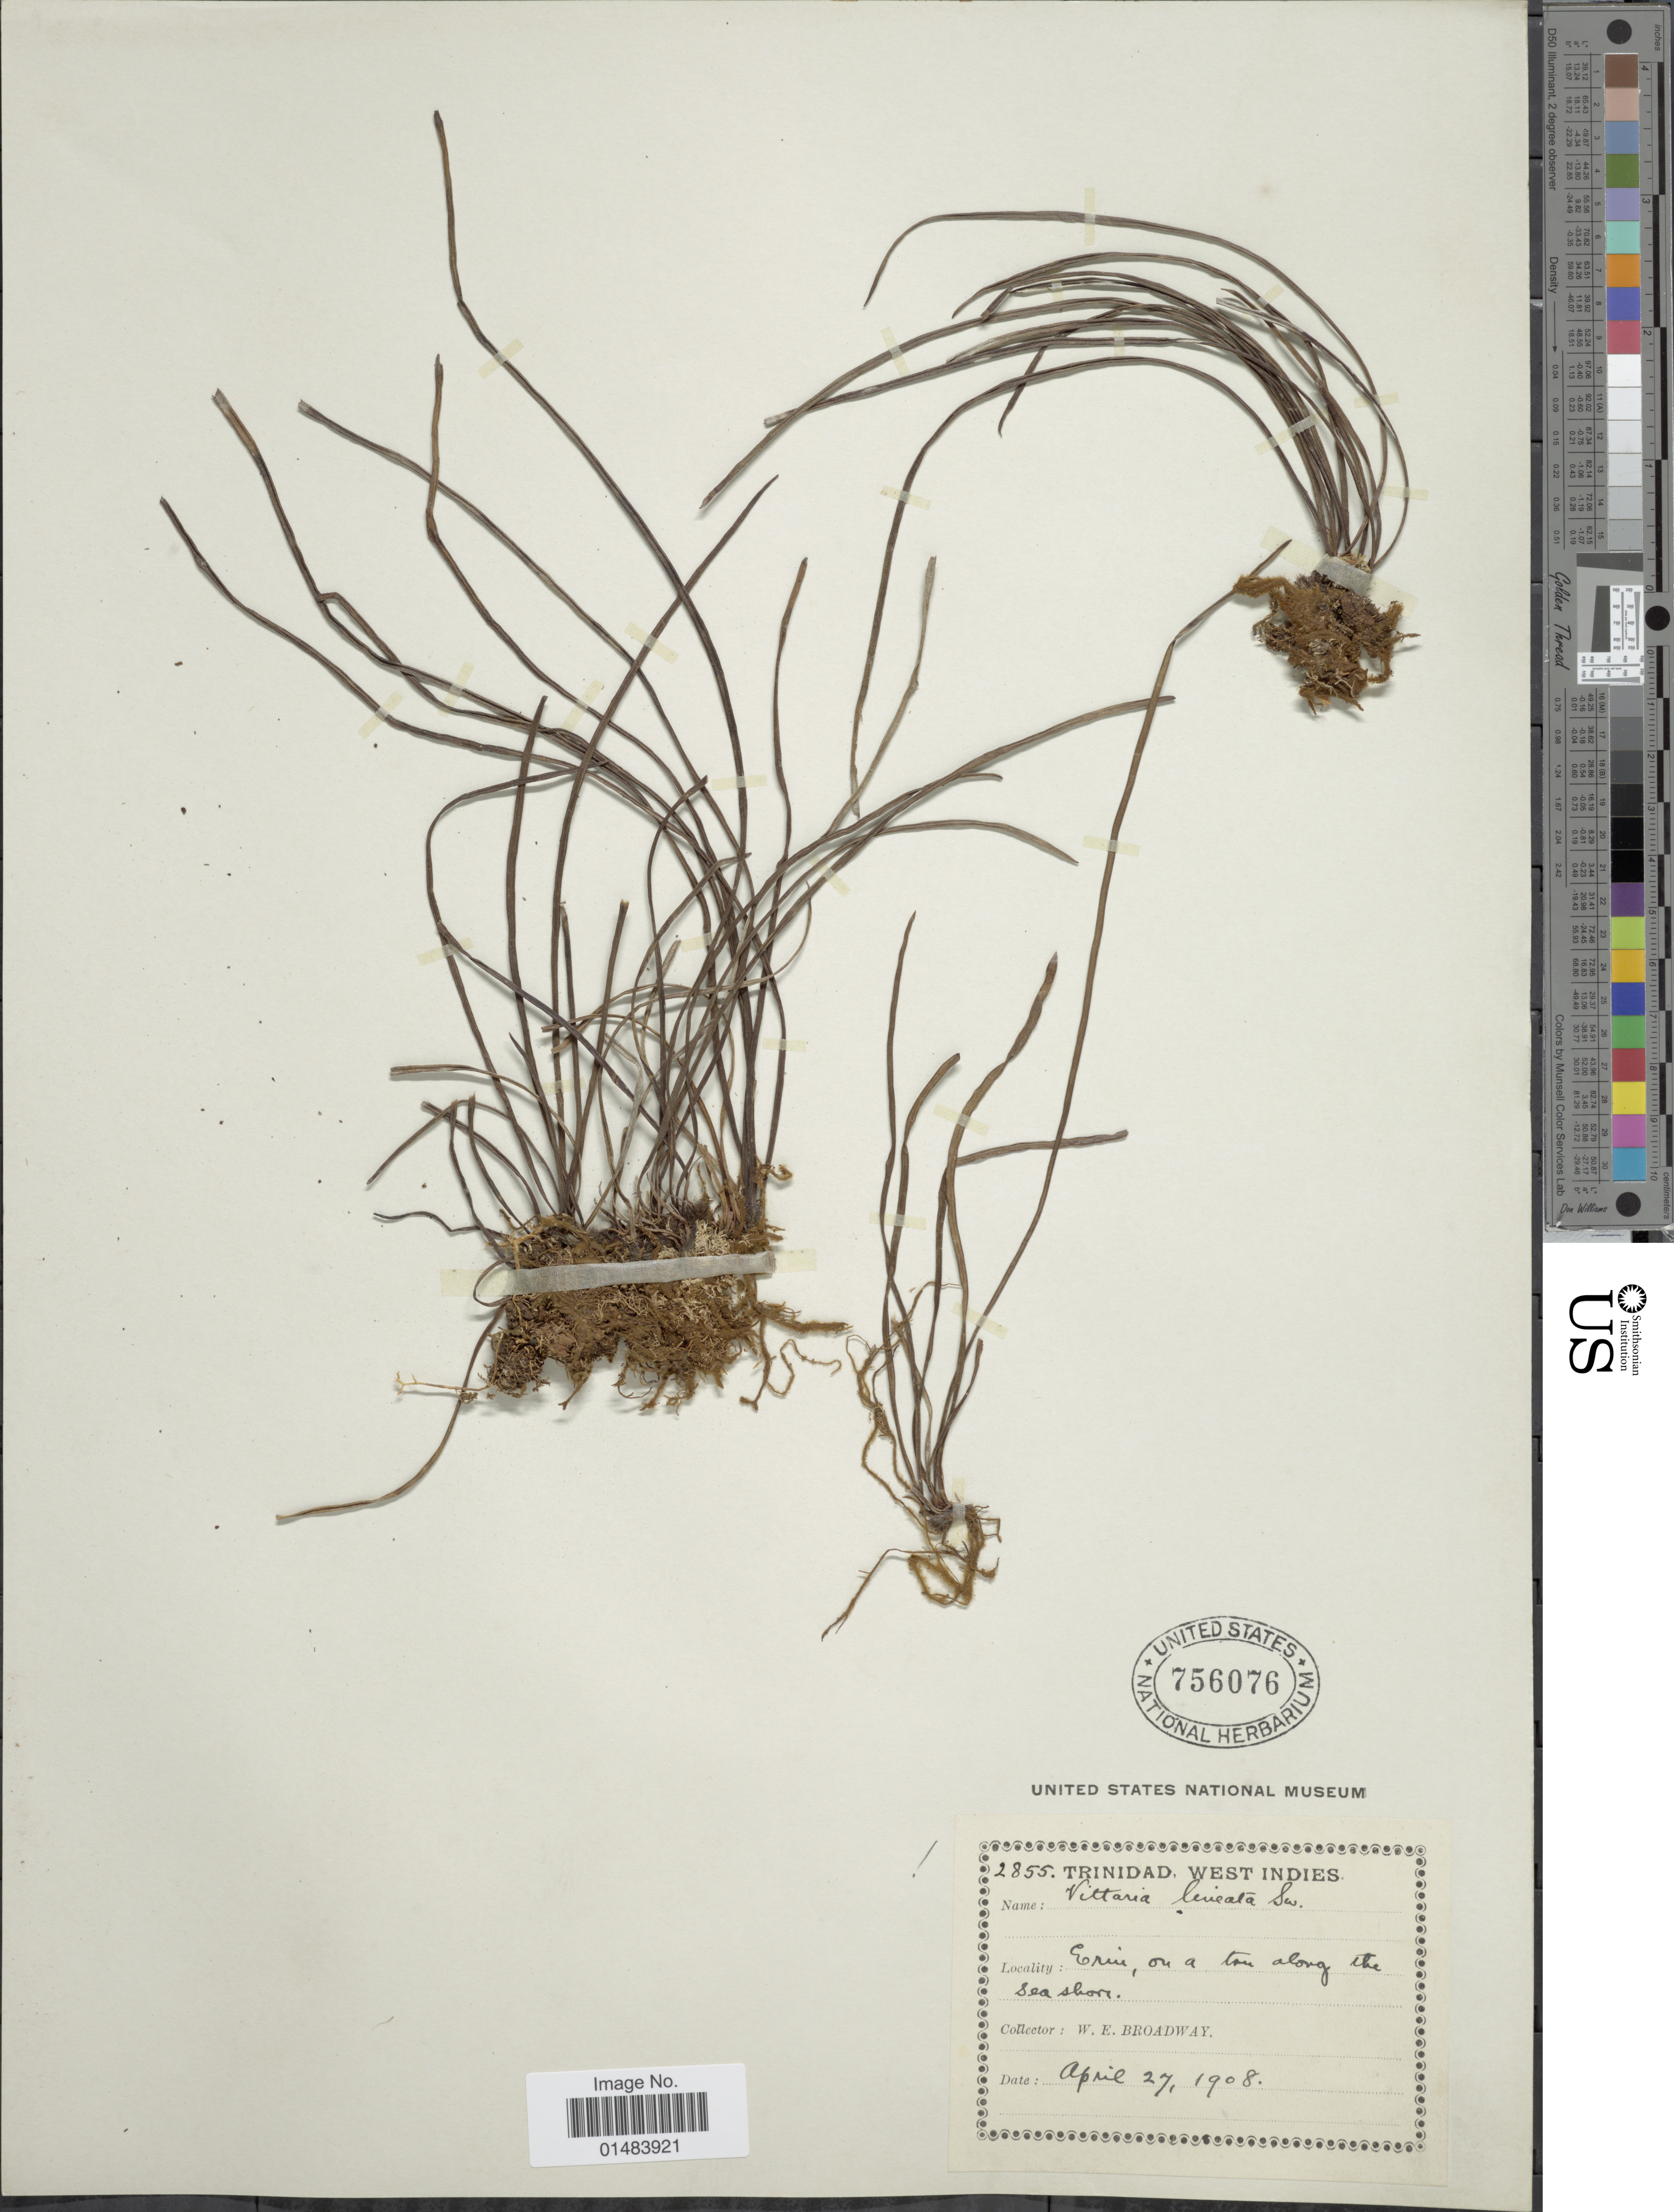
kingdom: Plantae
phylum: Tracheophyta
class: Polypodiopsida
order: Polypodiales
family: Pteridaceae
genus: Vittaria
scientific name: Vittaria lineata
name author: (L.) Sm.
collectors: W. E. Broadway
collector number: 2855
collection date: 1908-04-27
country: Trinidad and Tobago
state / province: Trinidad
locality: Erin, on a tree along the sea shore.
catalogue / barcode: US 756076